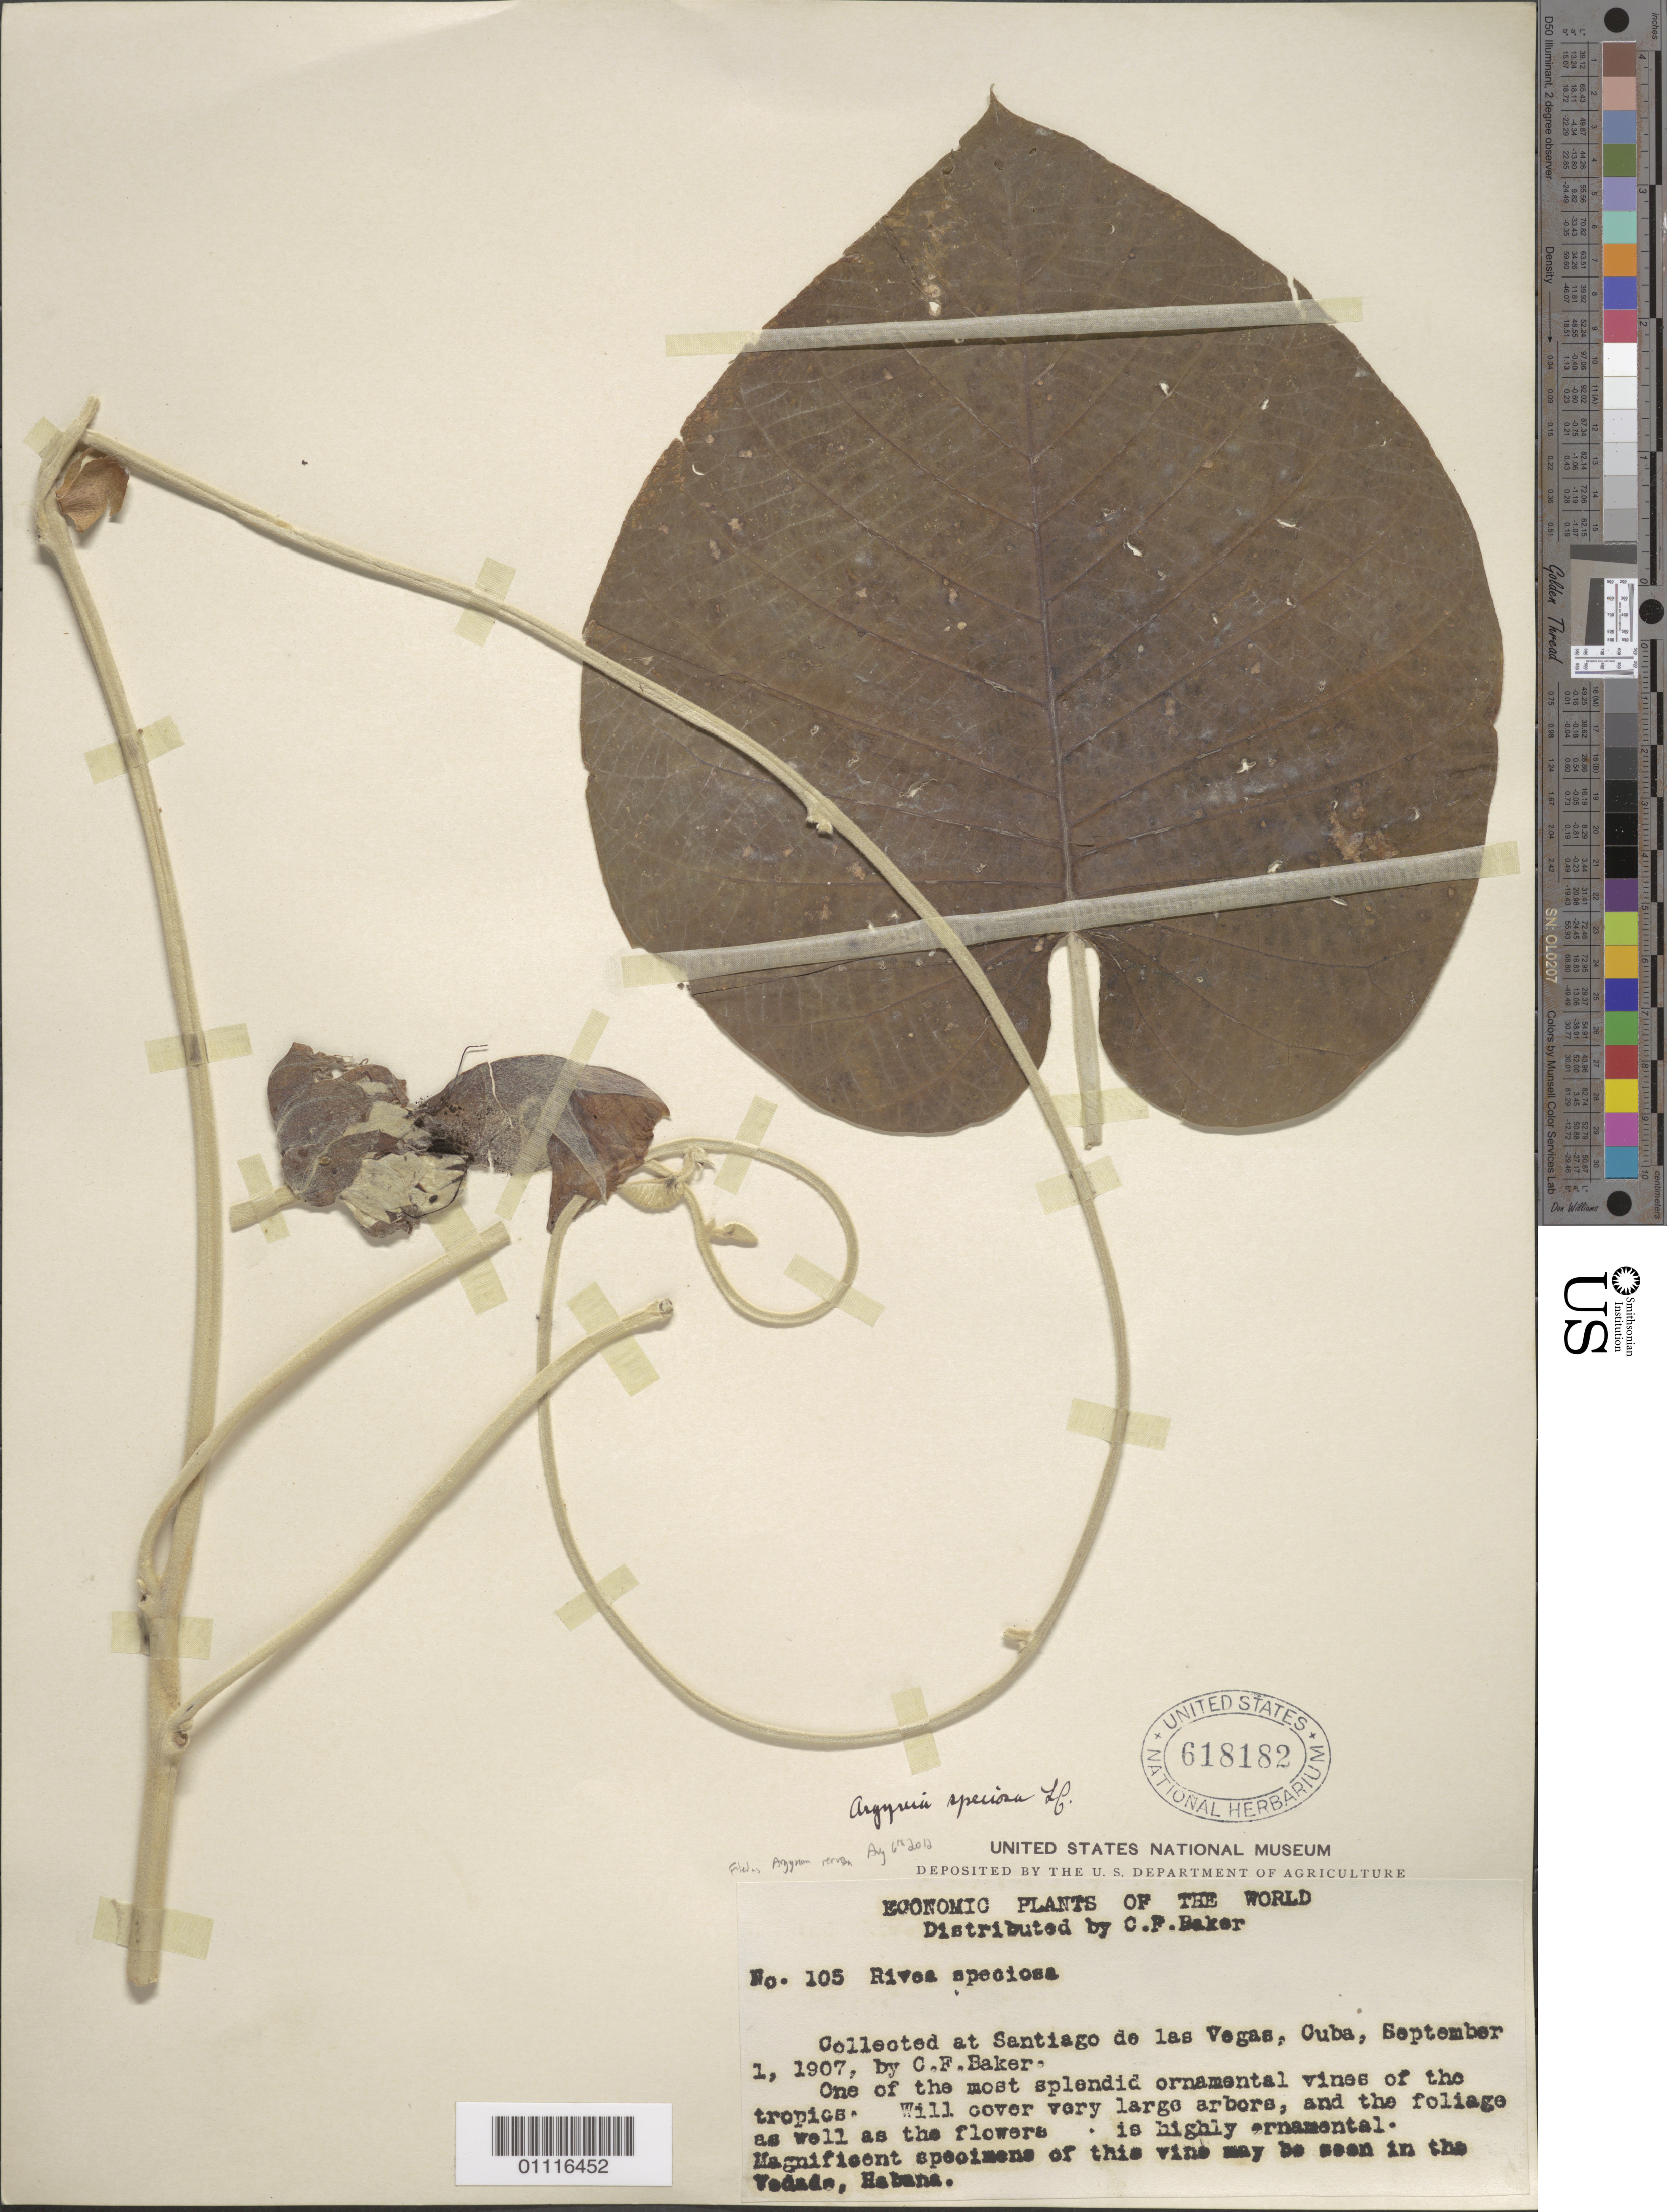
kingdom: Plantae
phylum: Tracheophyta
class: Magnoliopsida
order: Solanales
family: Convolvulaceae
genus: Argyreia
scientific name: Argyreia nervosa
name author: (Burm. f.) Bojer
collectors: C. F. Baker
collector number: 105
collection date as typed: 01 Sep 1907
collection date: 1907-09-01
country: Cuba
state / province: La Habana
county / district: Municipio Boyeros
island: Cuba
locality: Santiago de las Vegas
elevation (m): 97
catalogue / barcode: US 618182